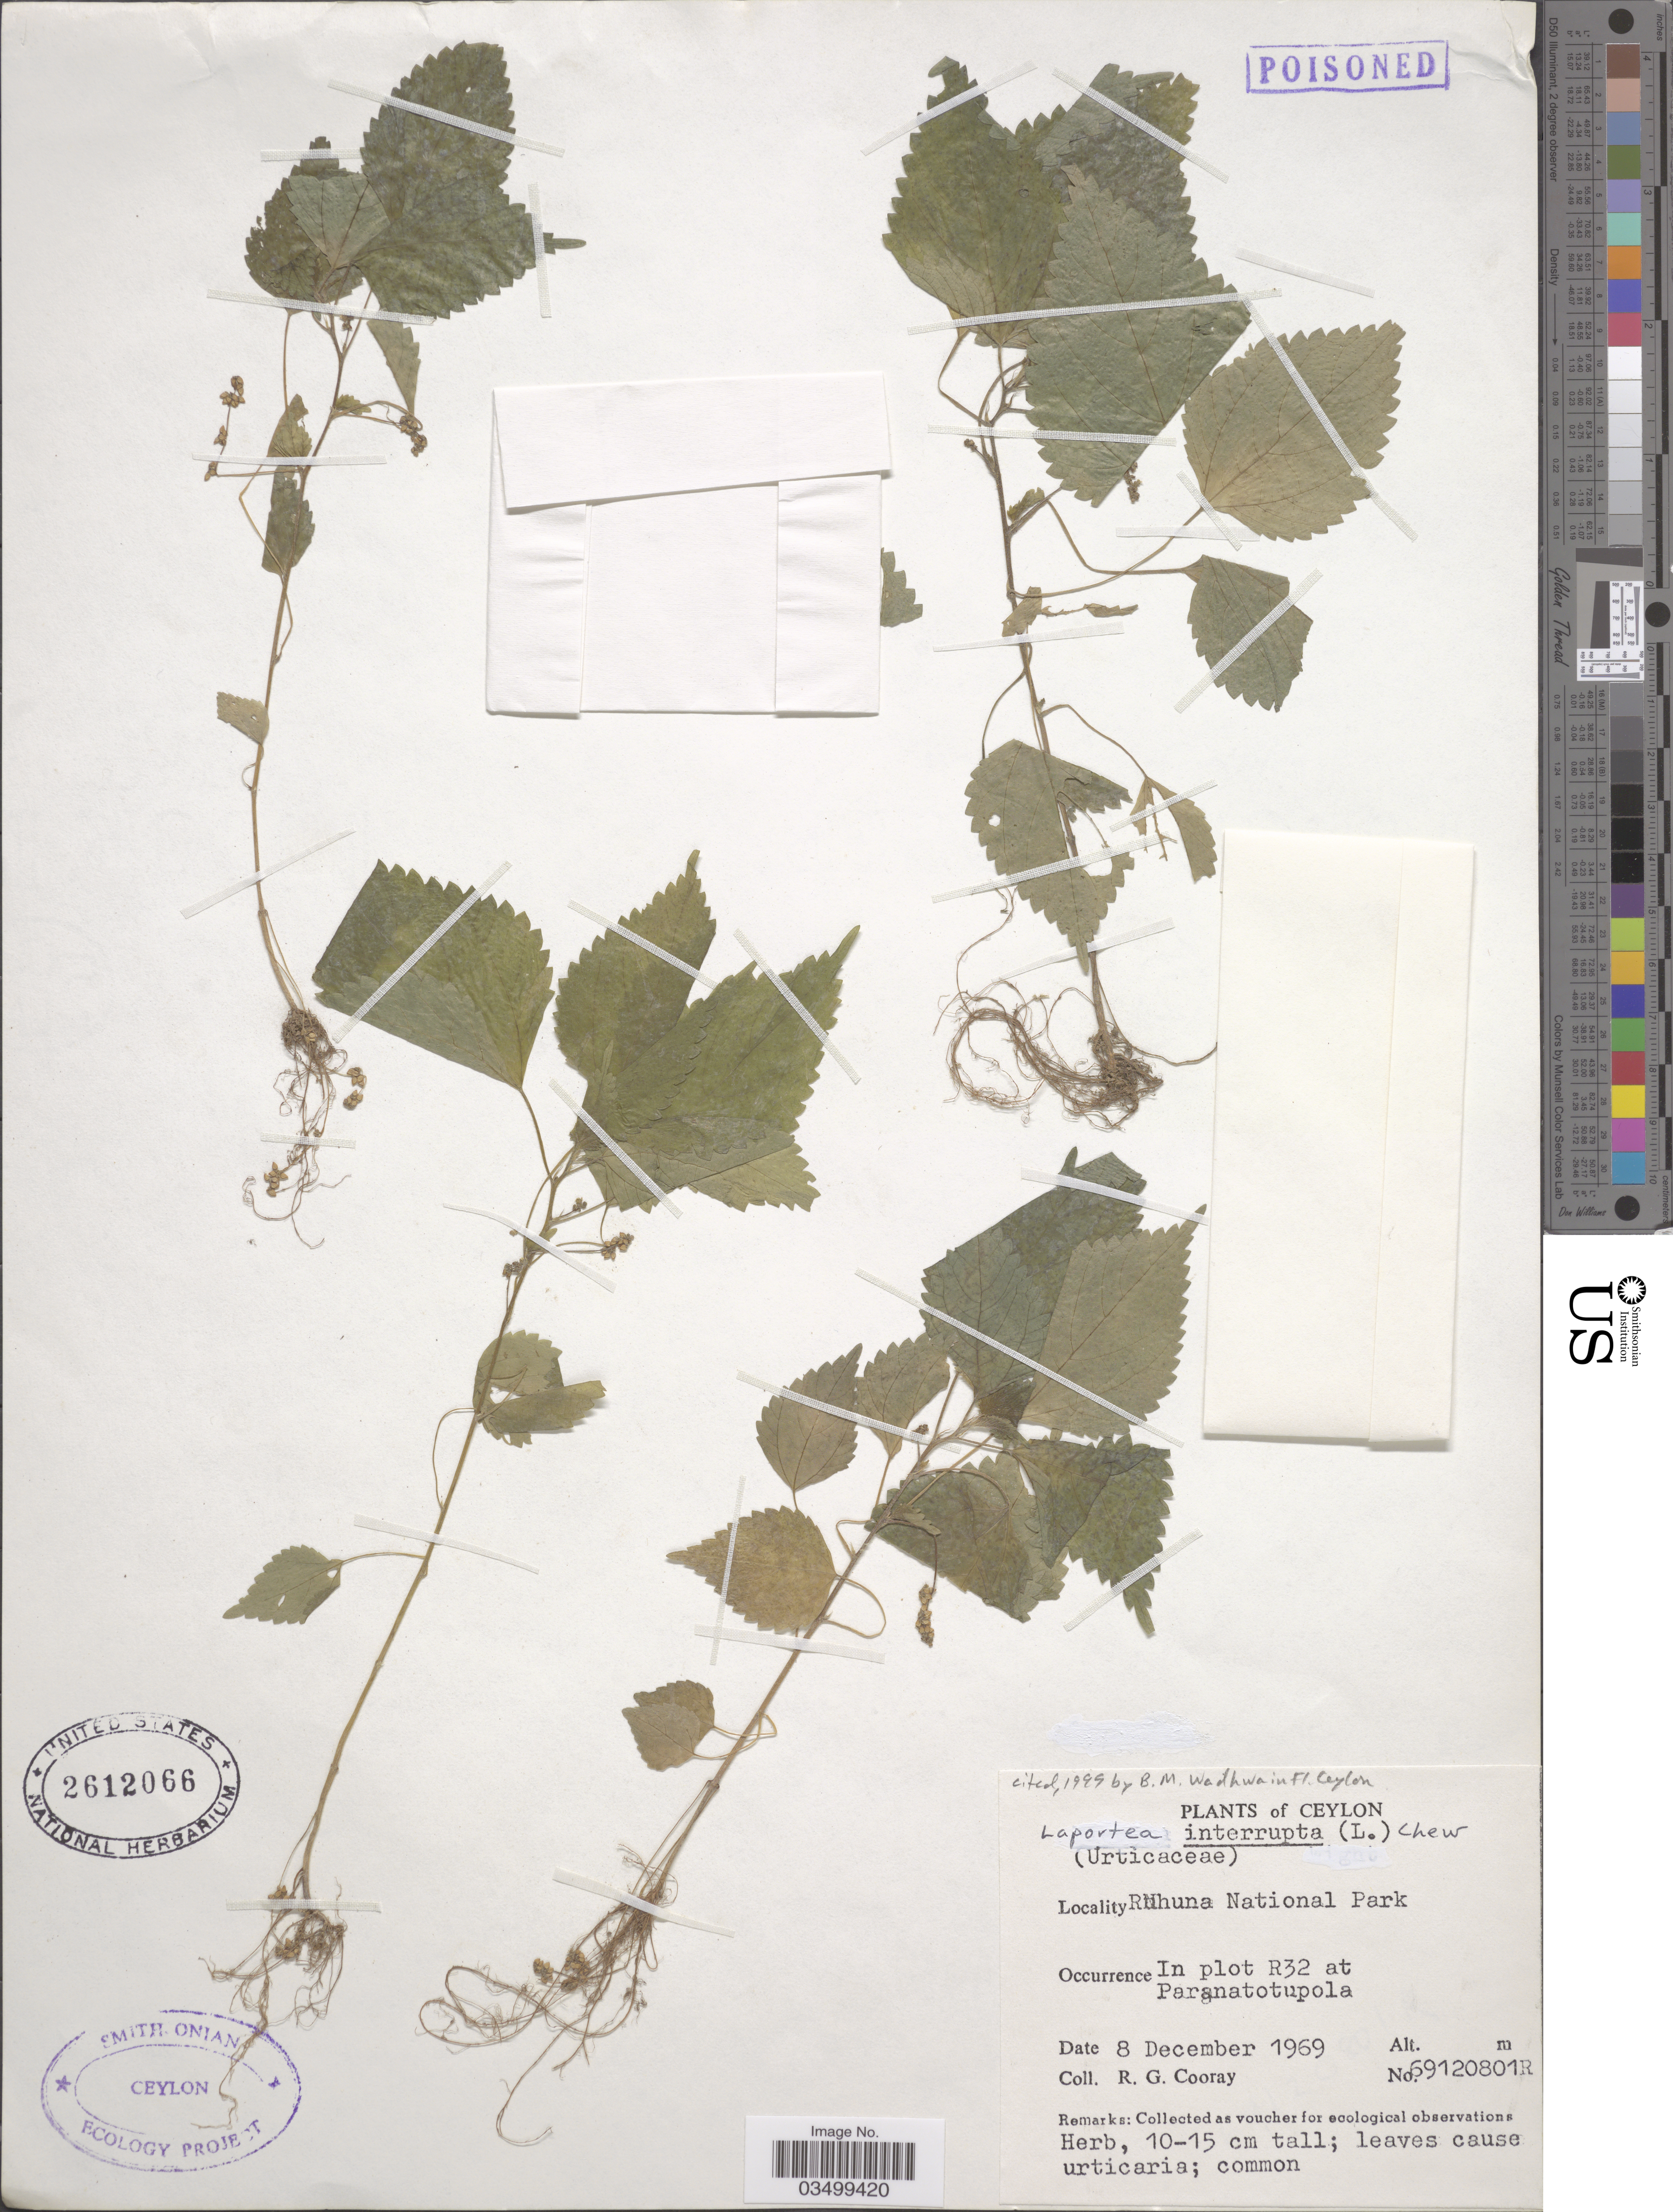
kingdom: Plantae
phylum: Tracheophyta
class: Magnoliopsida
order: Rosales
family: Urticaceae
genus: Laportea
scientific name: Laportea interrupta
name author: (L.) Chew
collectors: R. Cooray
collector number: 69120801R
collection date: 1969-12-08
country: Sri Lanka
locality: Ceylon. Ruhuna National Park. In plot R32 at Paranatotupola.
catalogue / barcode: US 2612066